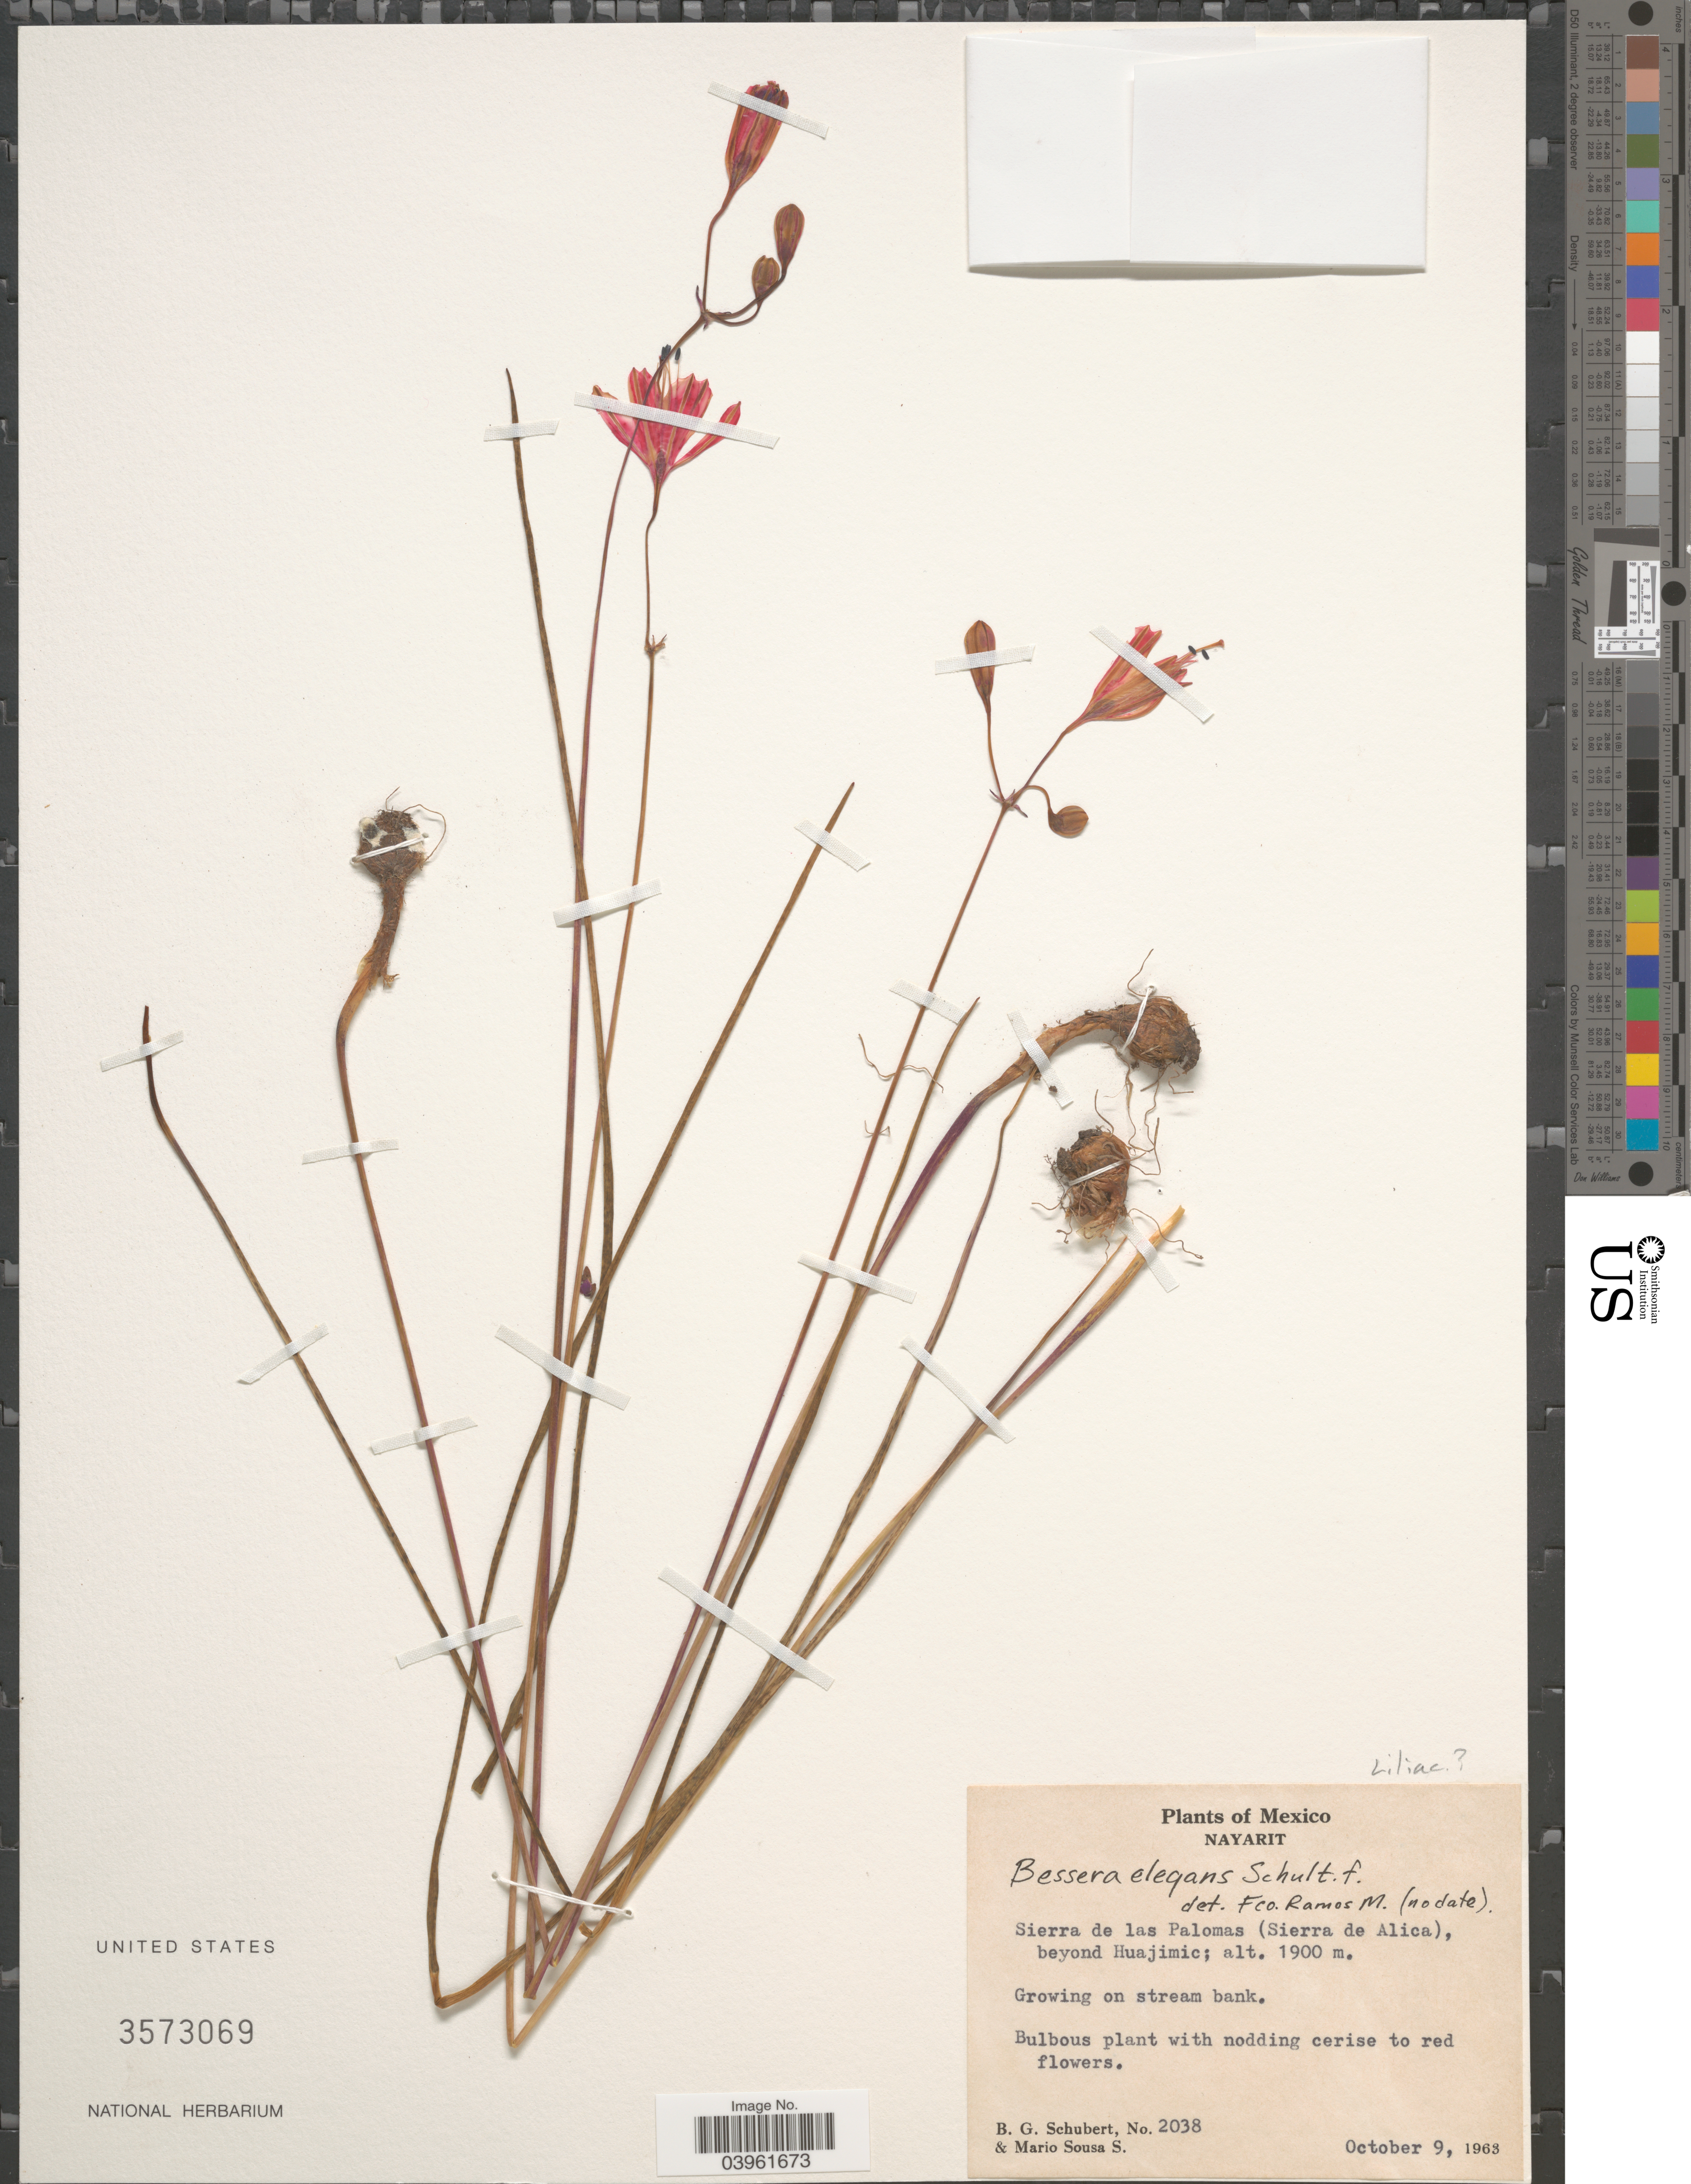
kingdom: Plantae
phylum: Tracheophyta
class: Liliopsida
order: Asparagales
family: Asparagaceae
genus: Bessera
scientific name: Bessera elegans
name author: Schult. f.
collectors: B. Schubert & M. Sousa S.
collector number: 2038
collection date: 1963-10-09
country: Mexico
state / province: Nayarit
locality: Sierra de las Palomas (Sierra de Alica), beyond Huajimic.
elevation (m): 1900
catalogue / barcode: US 3573069